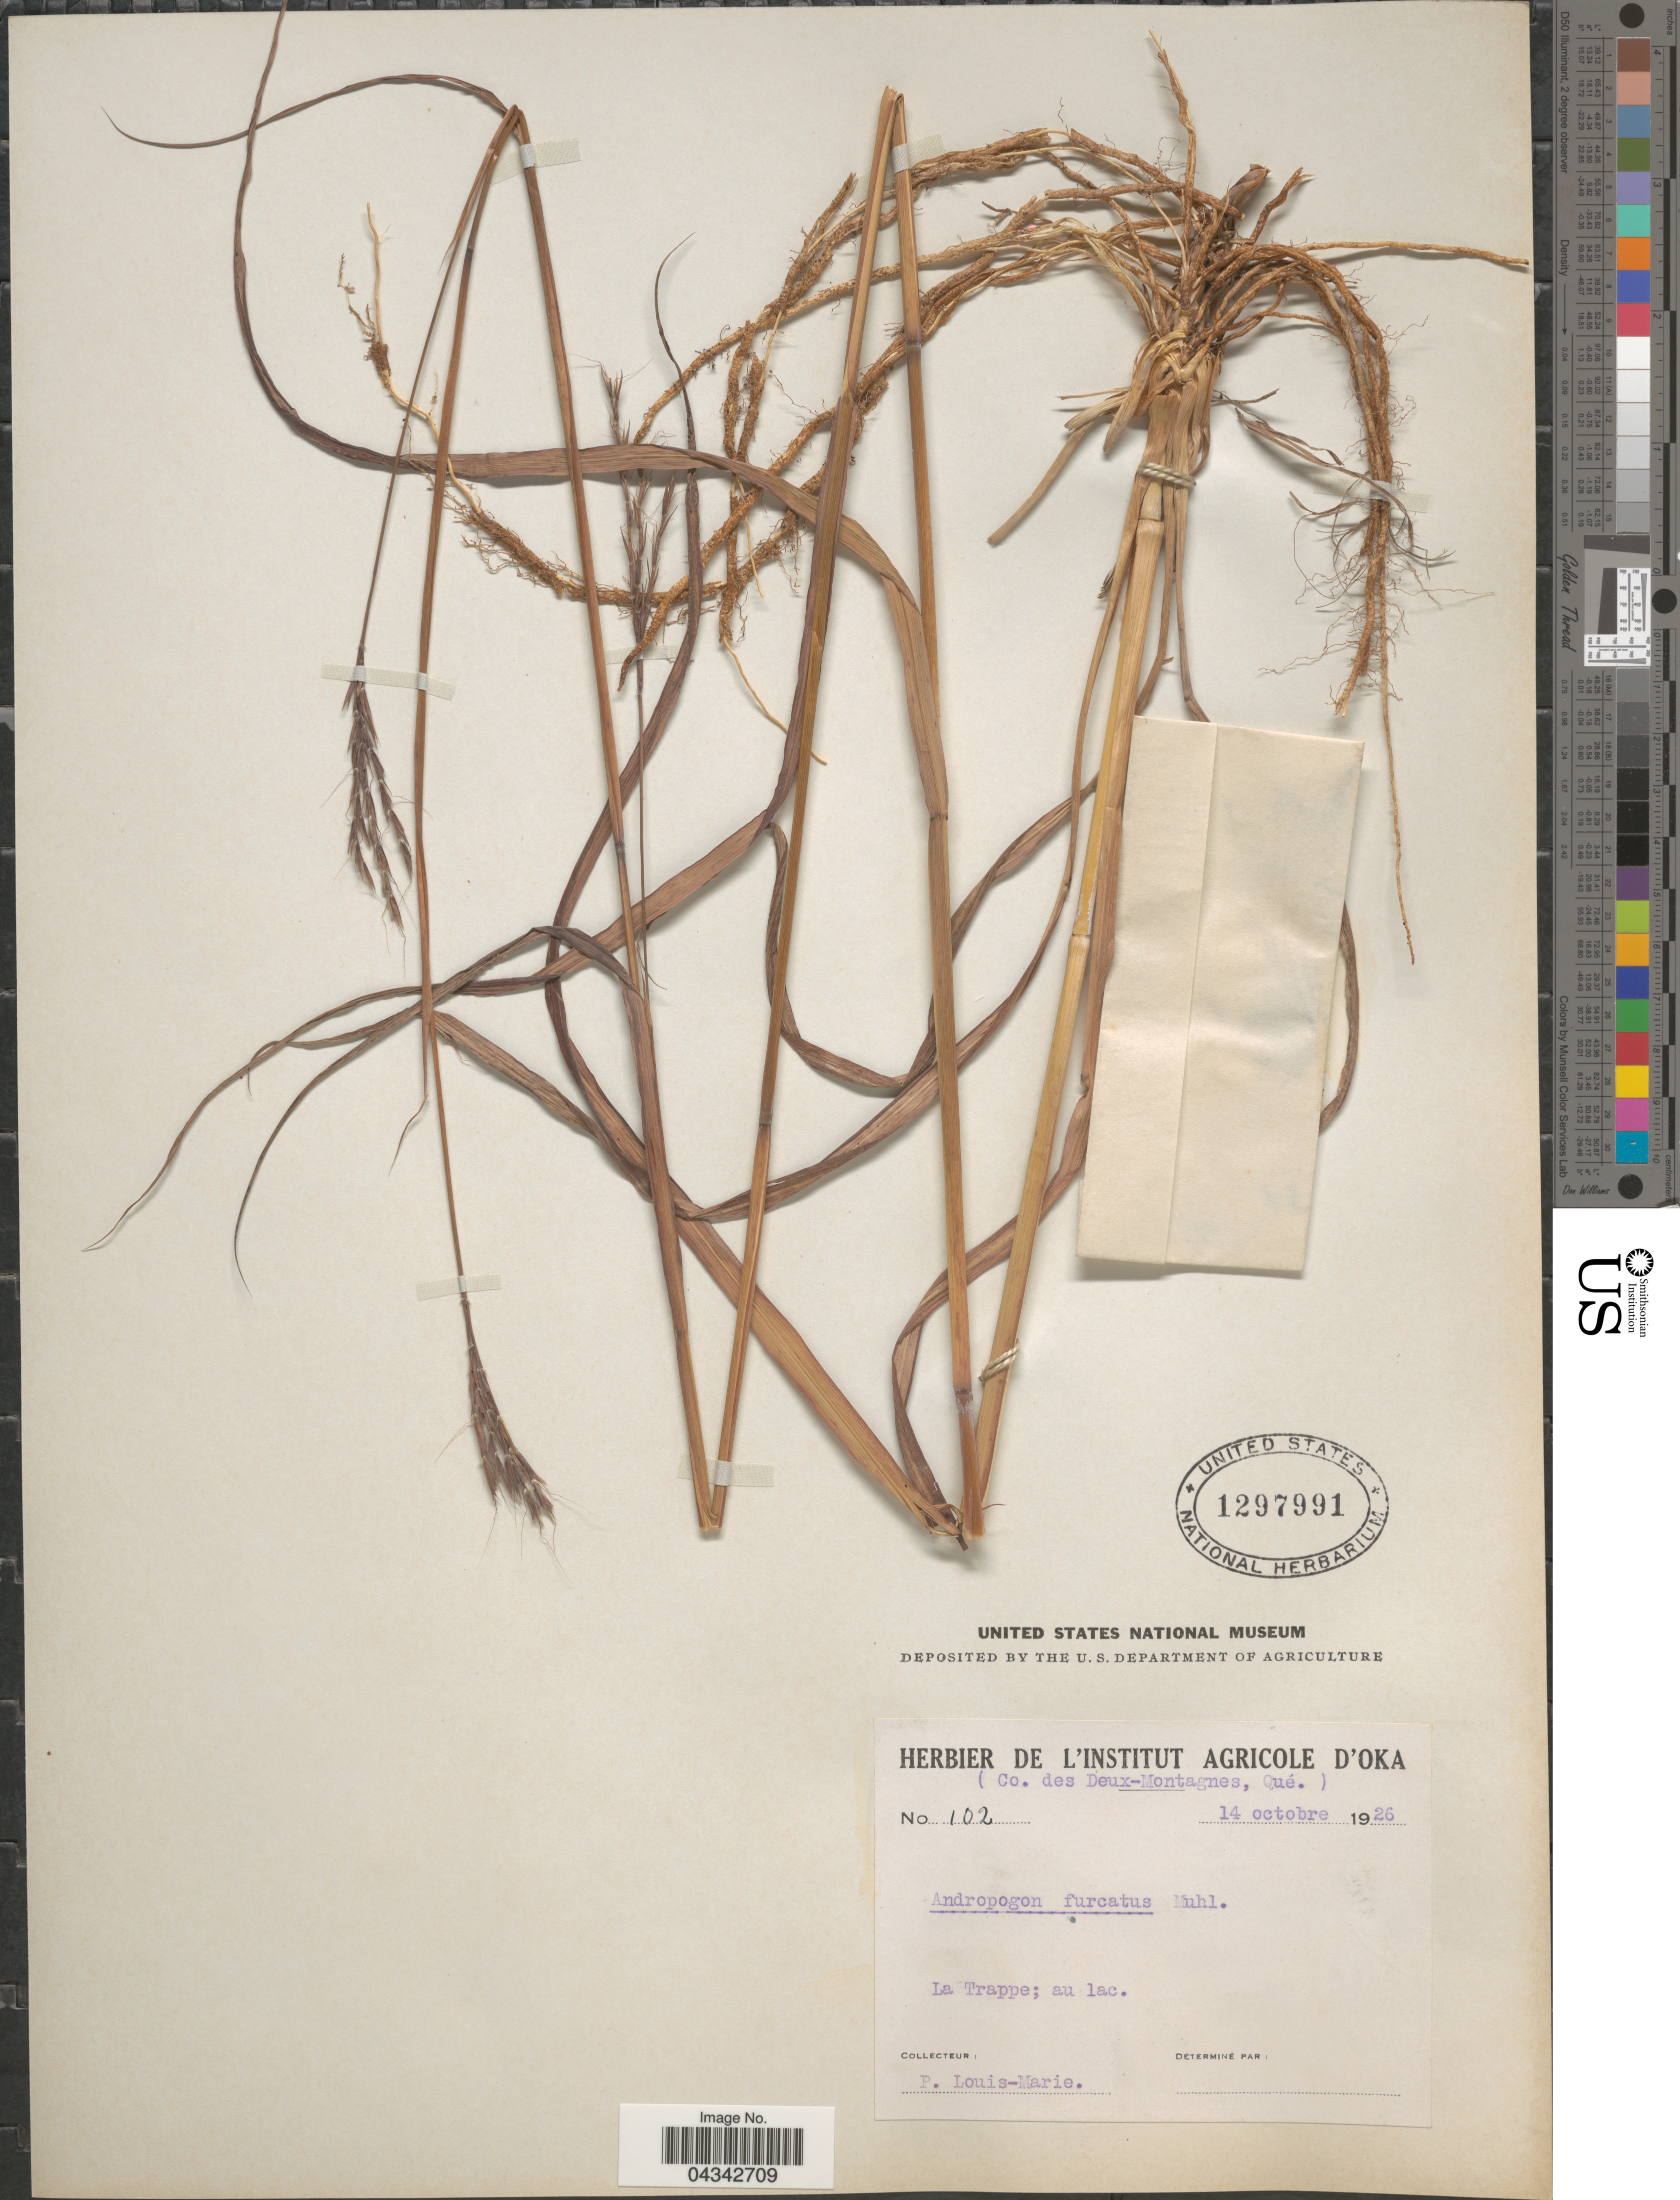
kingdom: Plantae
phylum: Tracheophyta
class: Liliopsida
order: Poales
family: Poaceae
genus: Andropogon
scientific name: Andropogon gerardii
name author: Vitman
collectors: L.-M. LaLonde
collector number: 102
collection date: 1926-10-14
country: Canada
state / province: Quebec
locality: Co. des Deux-Montagnes. La Trappe; au lac.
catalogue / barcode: US 1297991